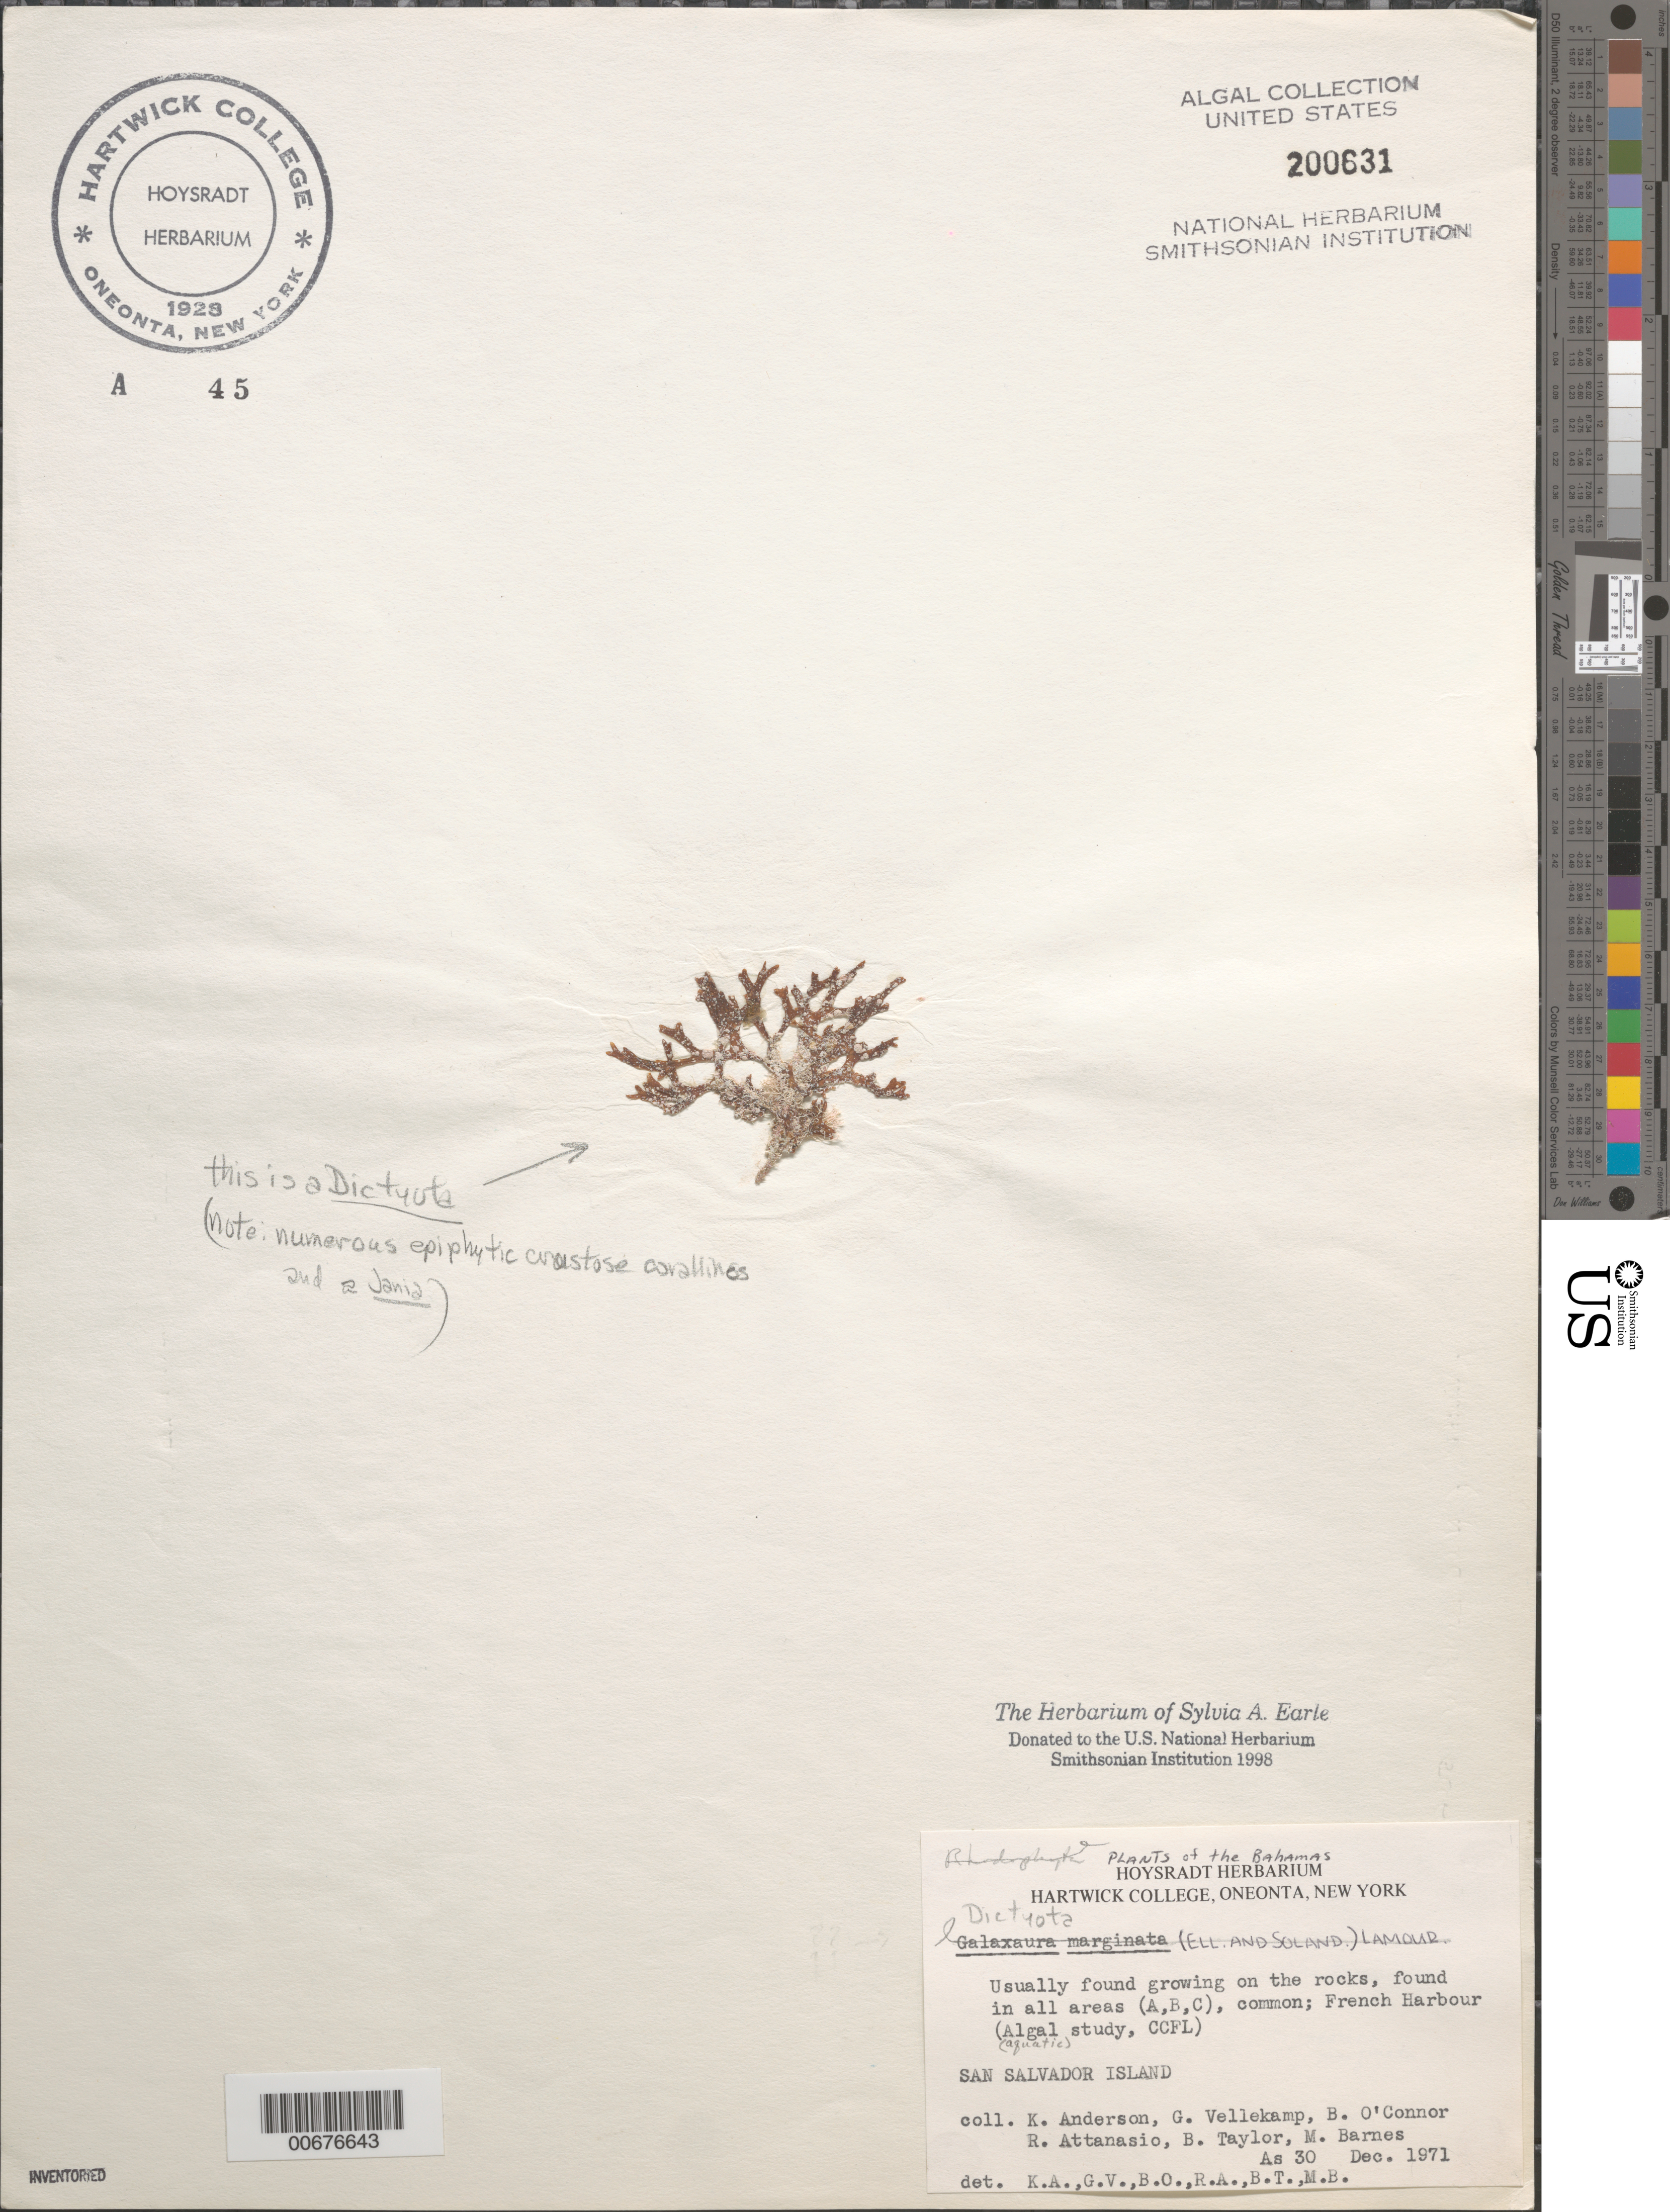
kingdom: Chromista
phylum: Ochrophyta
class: Phaeophyceae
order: Dictyotales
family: Dictyotaceae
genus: Dictyota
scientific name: Dictyota sp.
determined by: Norris, James N.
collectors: K. Anderson, G. Vellekamp, B. O'Connor, R. Attanasio, B. Taylor & M. Barnes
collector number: As 30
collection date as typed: Dec 1971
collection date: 1971-12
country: Bahamas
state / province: San Salvador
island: San Salvador Island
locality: French Harbour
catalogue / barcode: US 200631